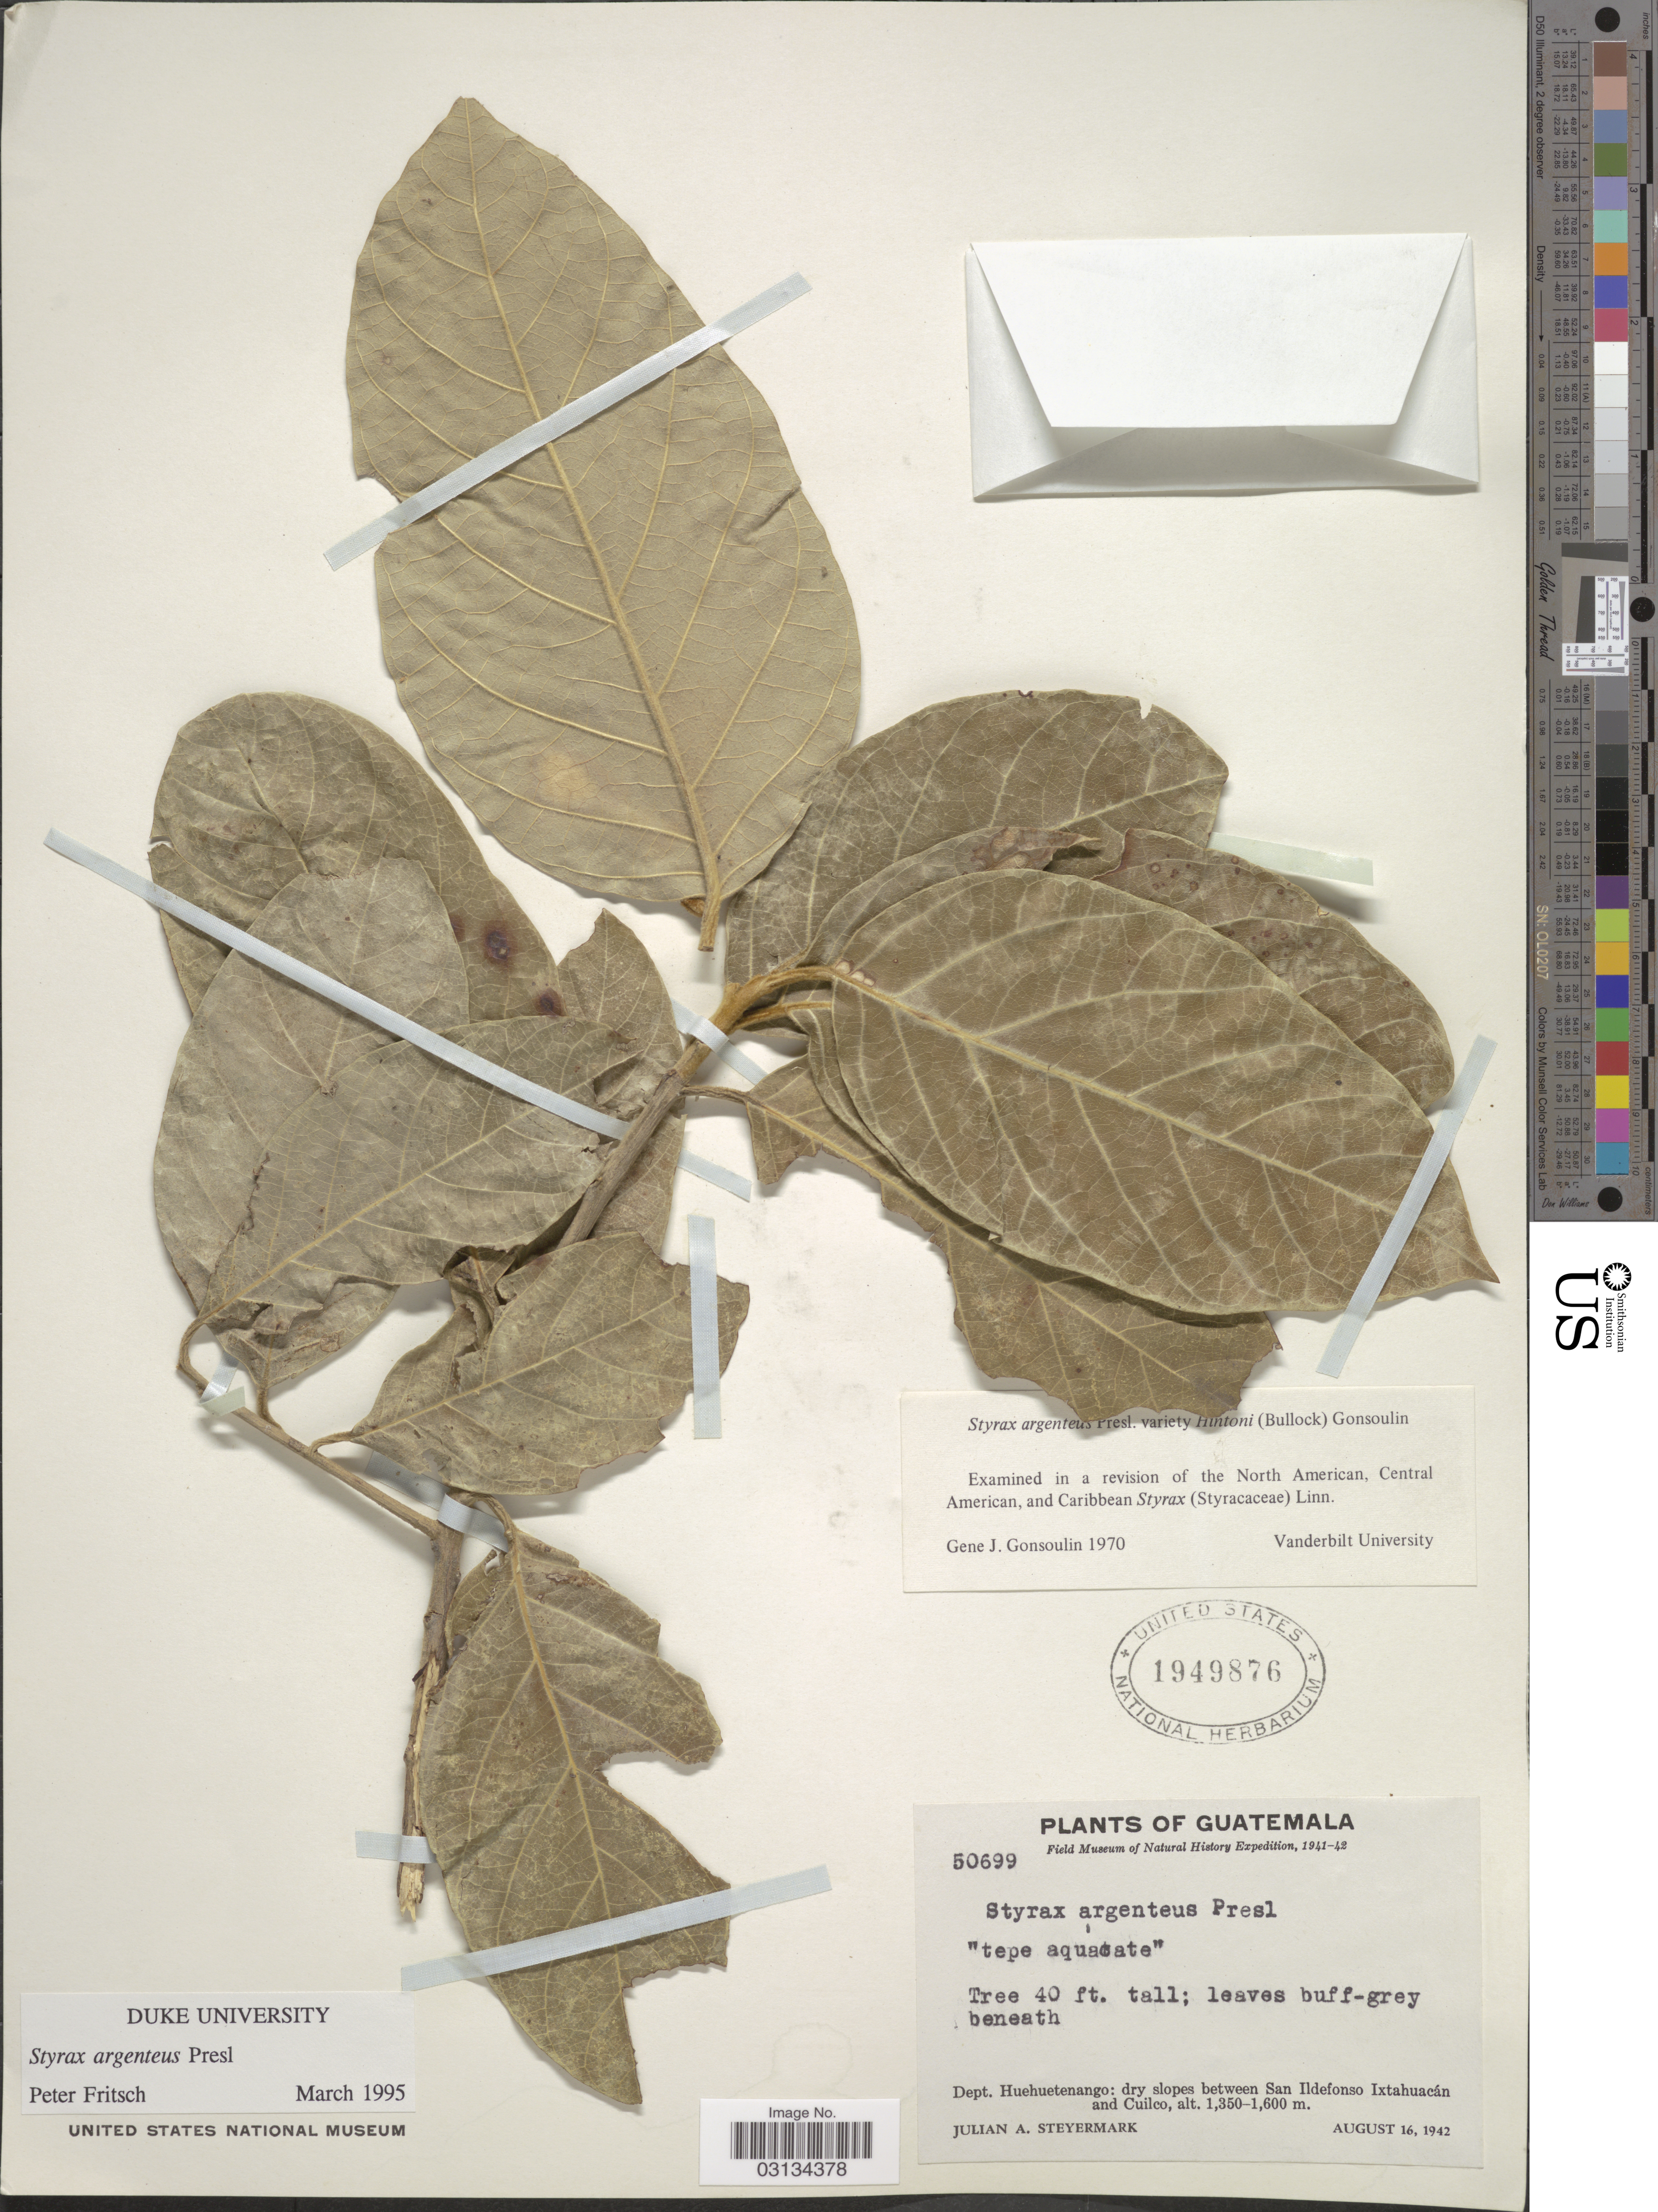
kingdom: Plantae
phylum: Tracheophyta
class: Magnoliopsida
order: Ericales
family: Styracaceae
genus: Styrax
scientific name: Styrax argenteus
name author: C. Presl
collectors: J. Steyermark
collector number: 50699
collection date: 1942-08-16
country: Guatemala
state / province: Huehuetenango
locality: Dept. Huehuetenango: dry slopes between San Ildefonso Ixtahuacán and Cuilco.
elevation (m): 1350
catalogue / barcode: US 1949876